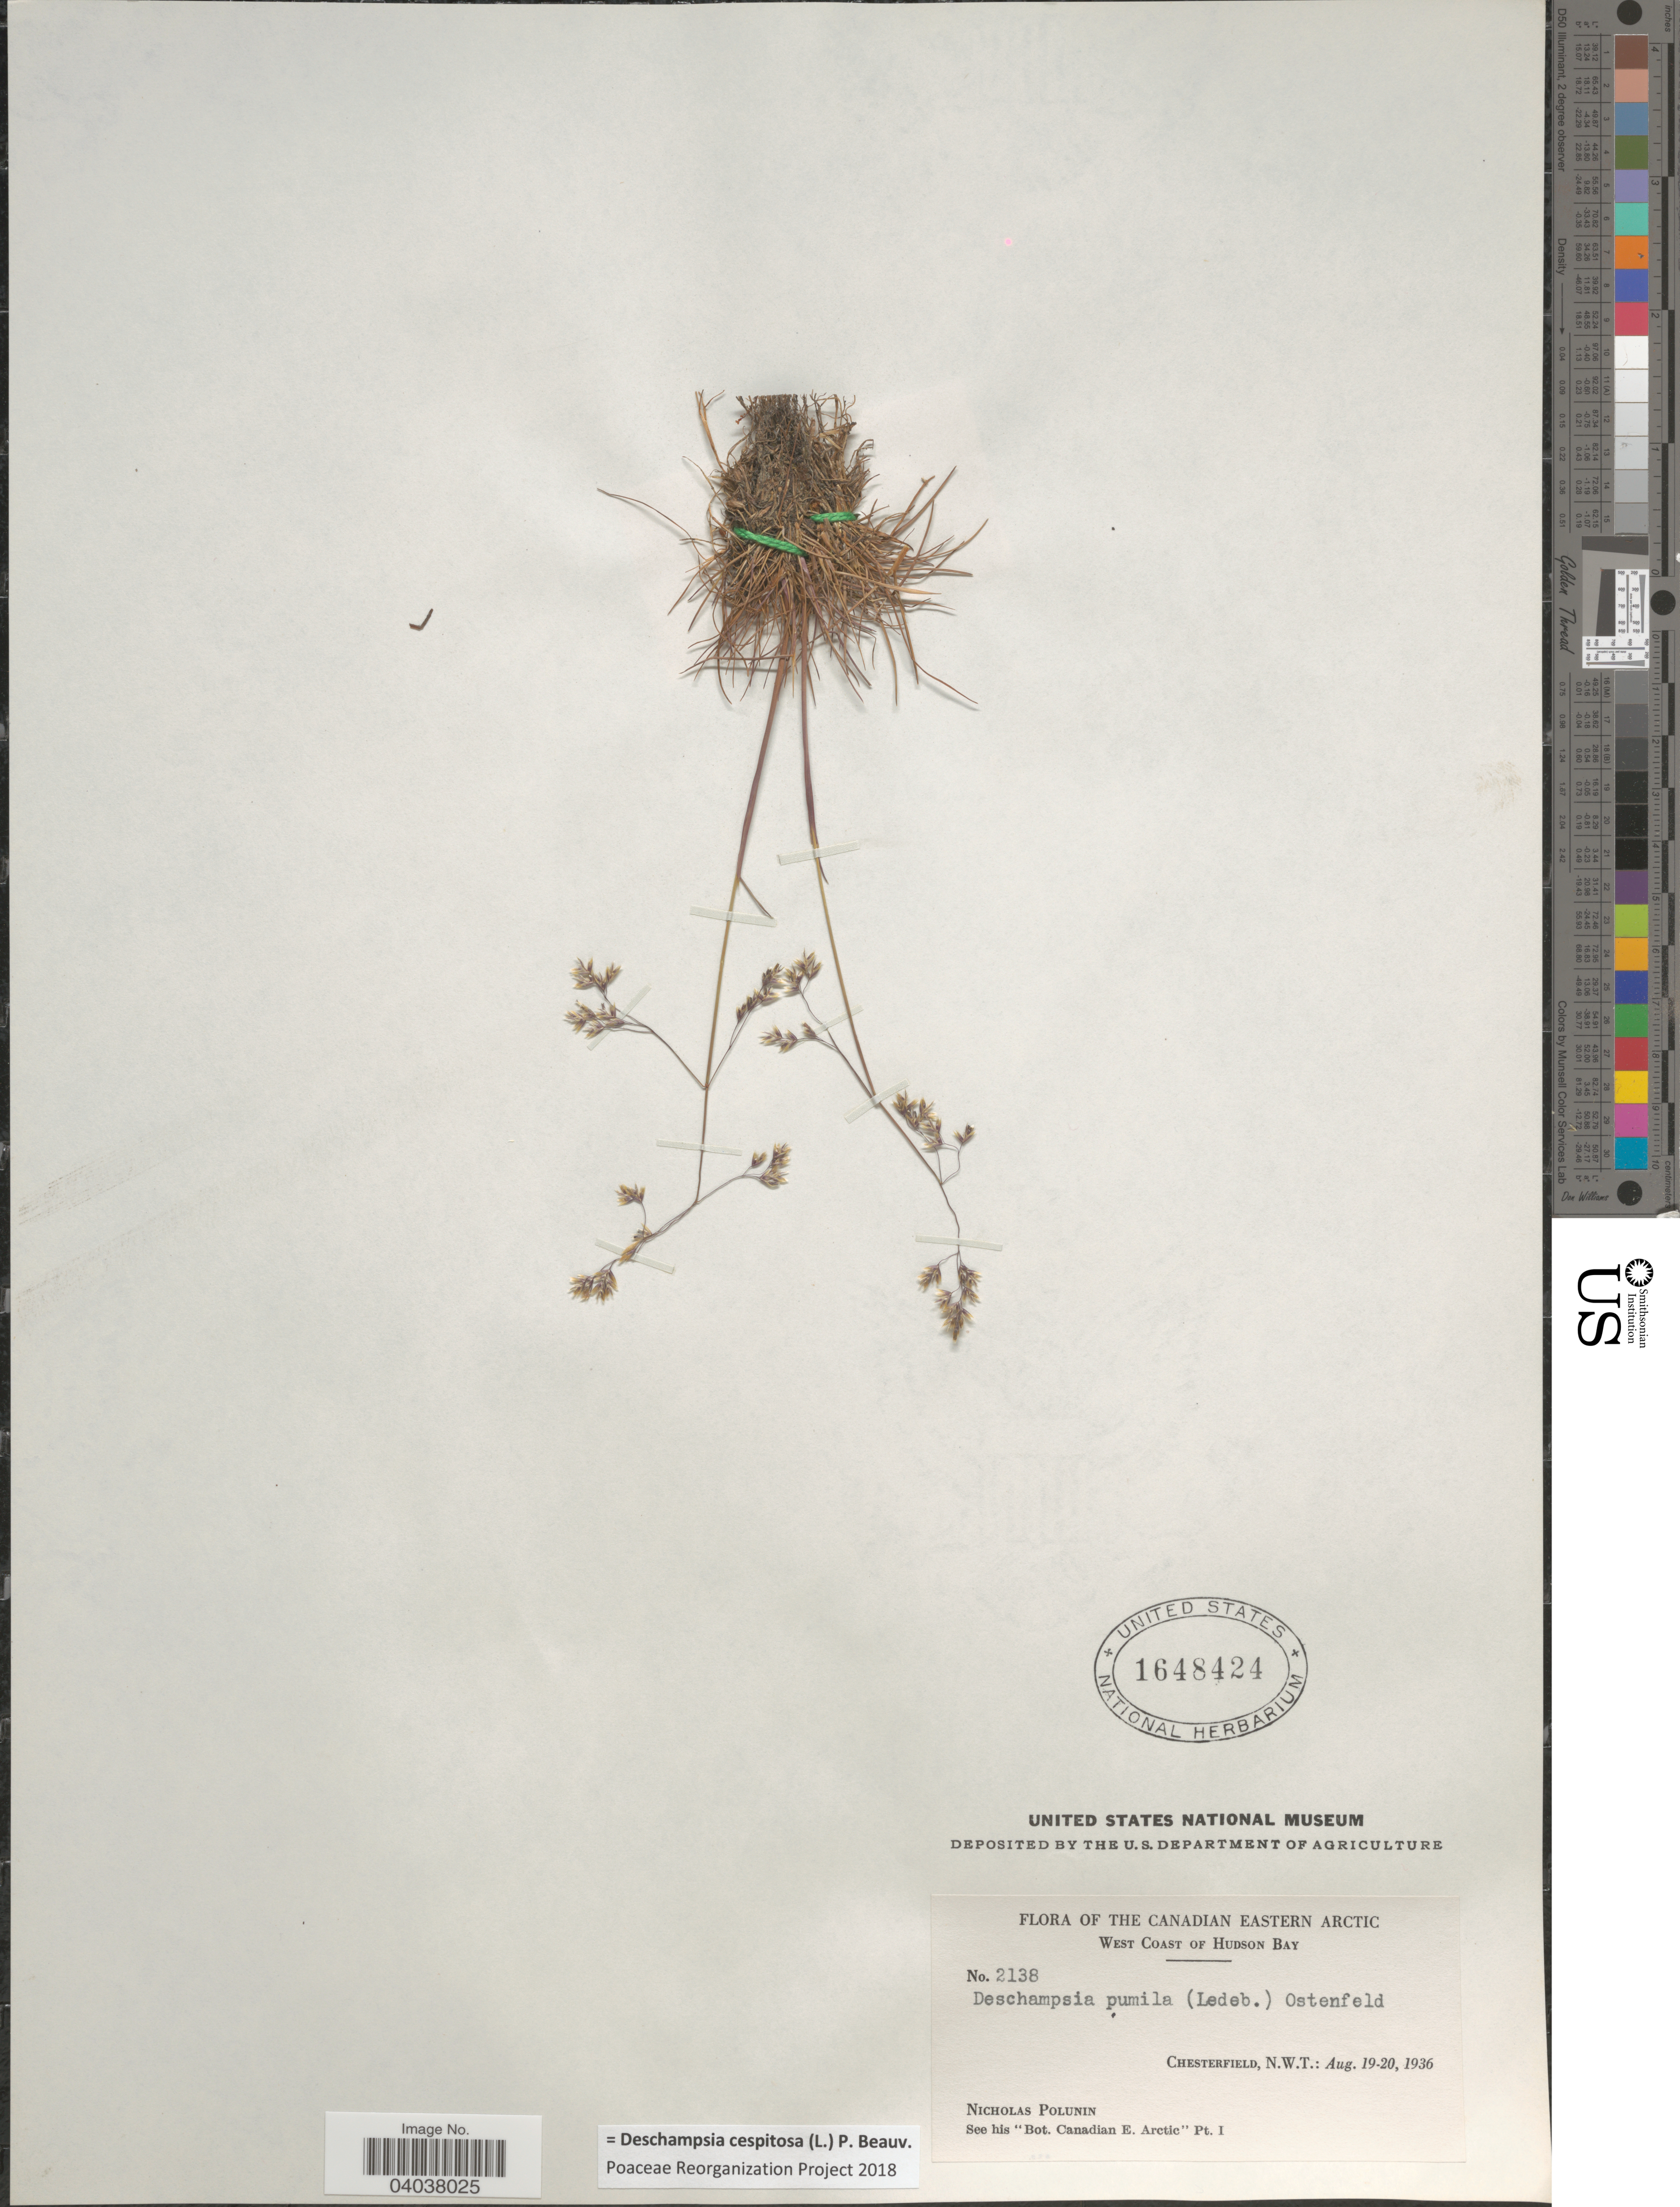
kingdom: Plantae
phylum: Tracheophyta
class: Liliopsida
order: Poales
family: Poaceae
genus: Deschampsia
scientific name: Deschampsia cespitosa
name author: (L.) P. Beauv.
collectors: N. V. Polunin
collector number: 2138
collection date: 1936-08-19/1936-08-20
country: Canada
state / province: Northwest Territories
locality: The Canadian Eastern Arctic. West Coast of Hudson Bay. Chesterfield.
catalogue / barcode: US 1648424